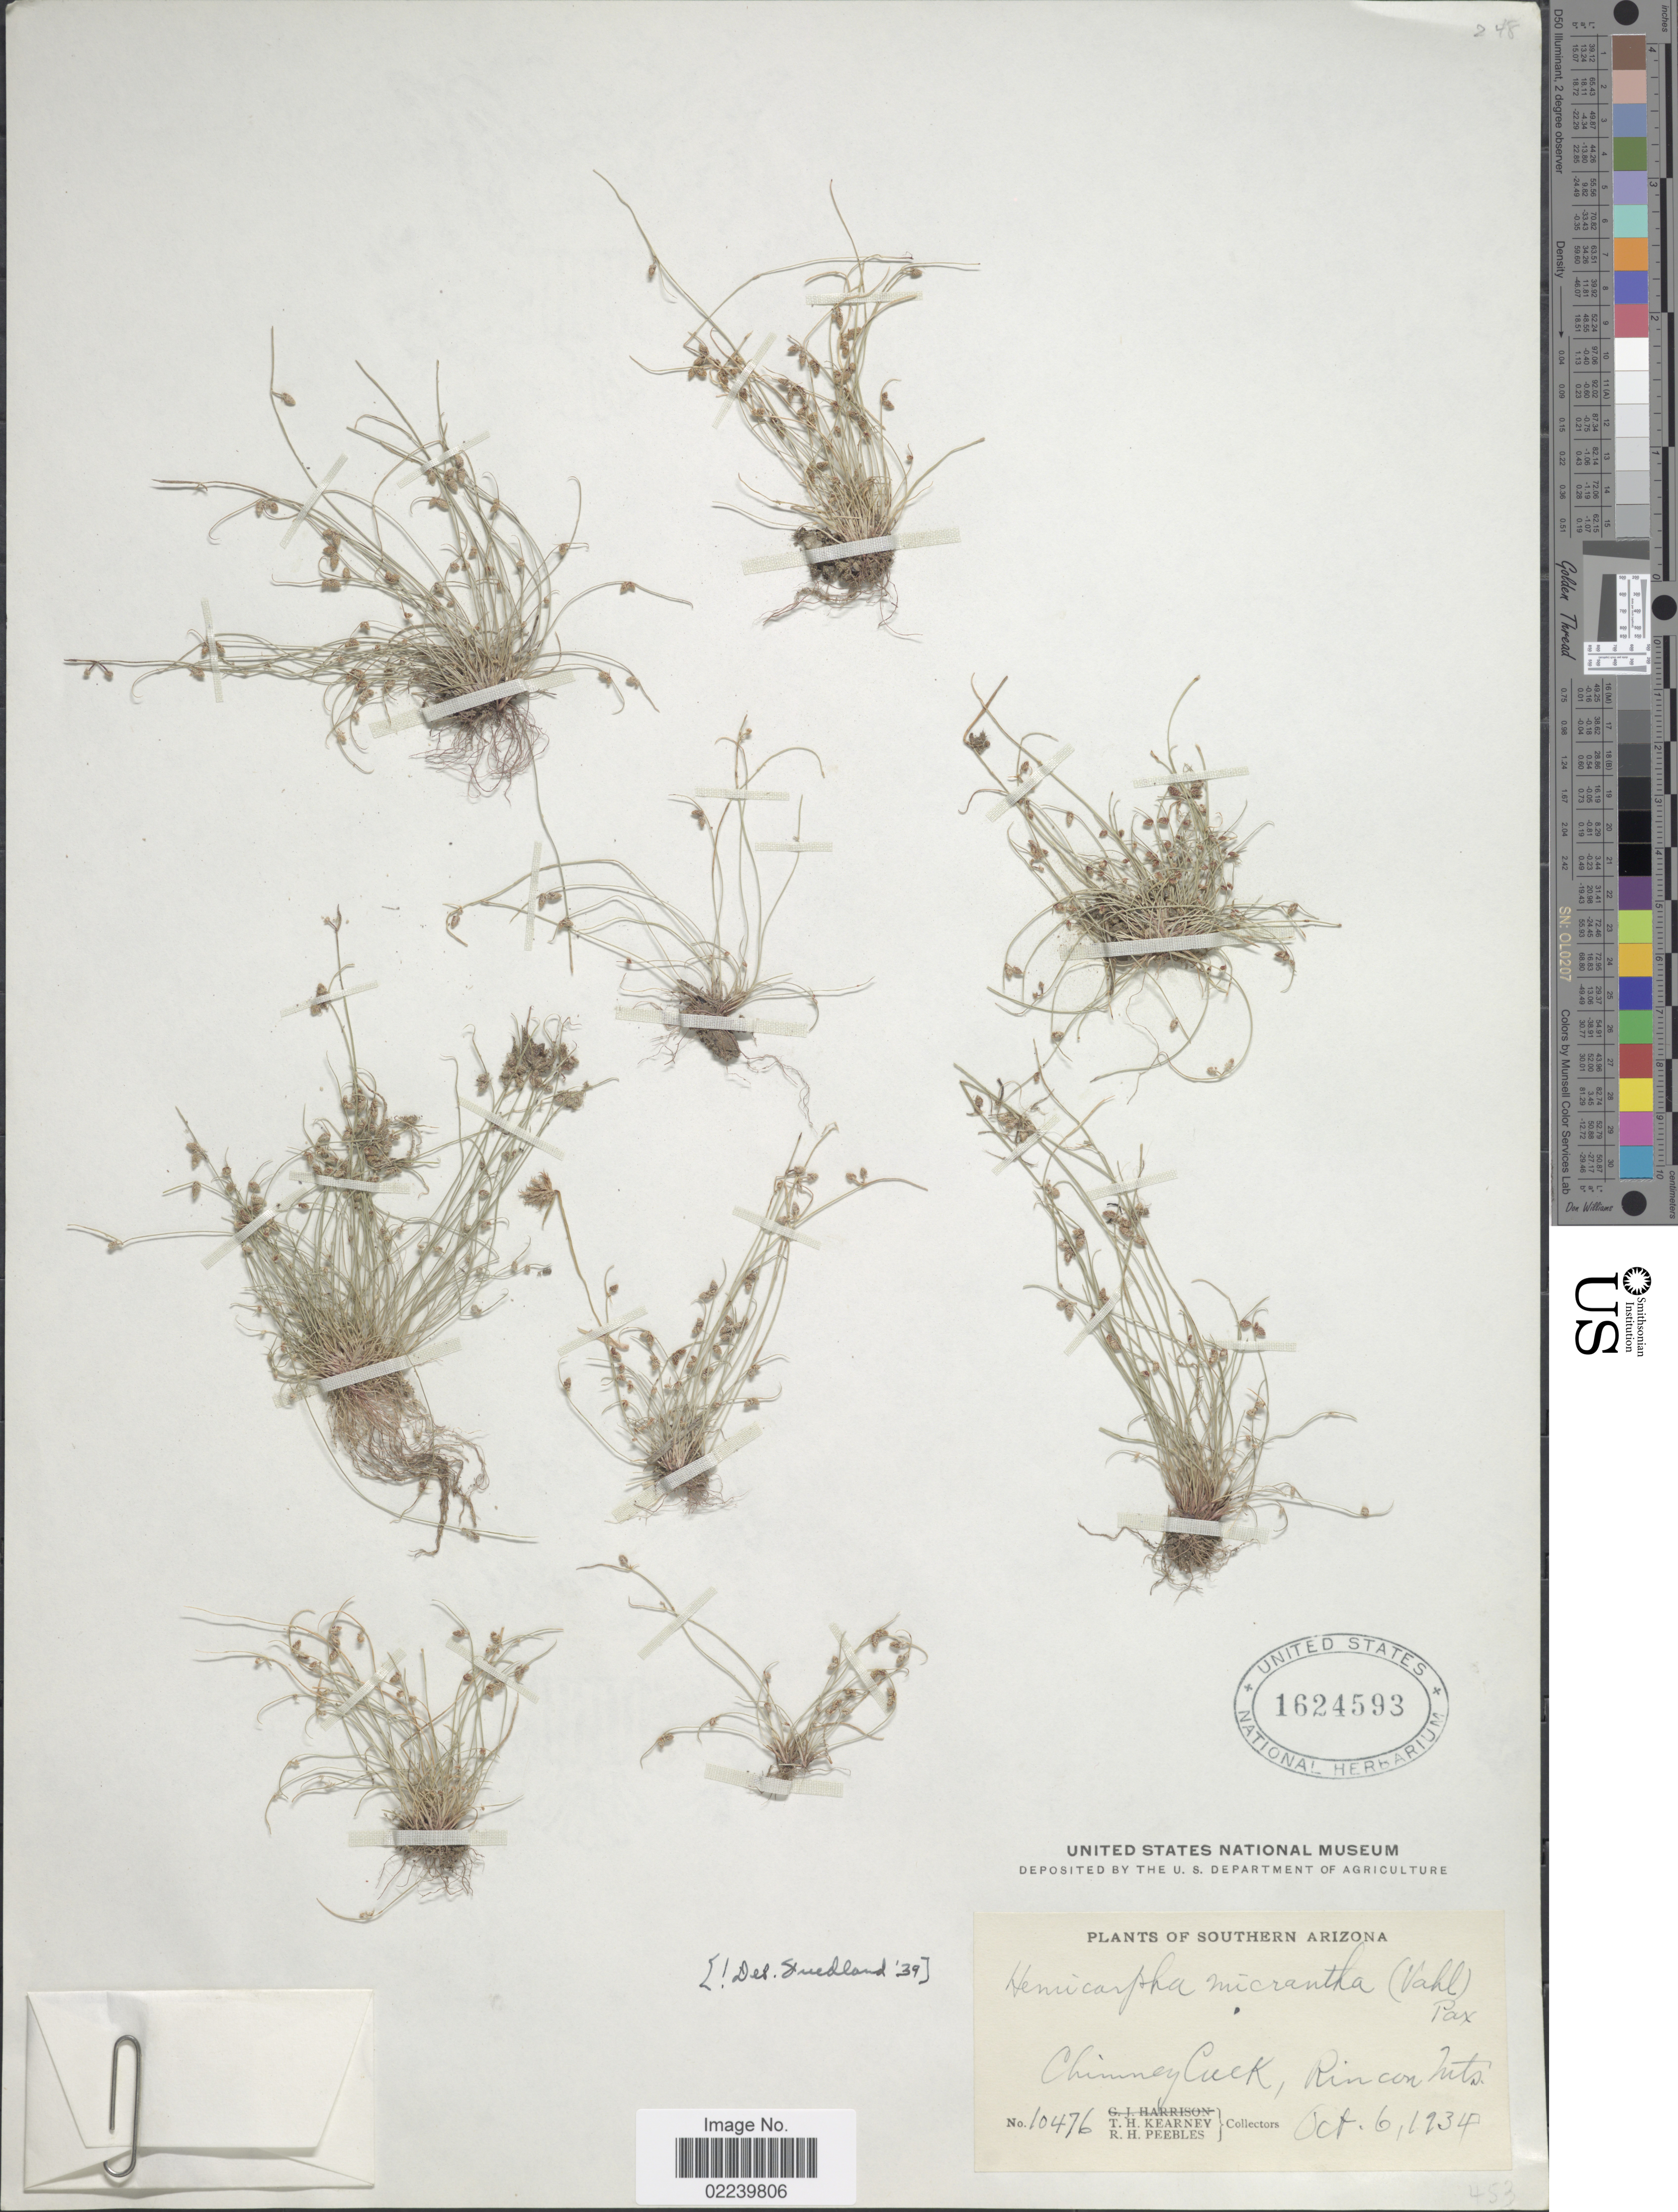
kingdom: Plantae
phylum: Tracheophyta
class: Liliopsida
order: Poales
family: Cyperaceae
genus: Cyperus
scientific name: Cyperus subsquarrosus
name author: (Muhl.) Bauters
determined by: Strong, M. T., (US), Smithsonian Institution - National Museum of Natural History (UNITED STATES)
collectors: T. H. Kearney & R. H. Peebles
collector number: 10476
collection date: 1934-10-06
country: United States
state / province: Arizona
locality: Southern Arizona, Chimney Creek, Rincon Mts.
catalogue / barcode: US 1624593